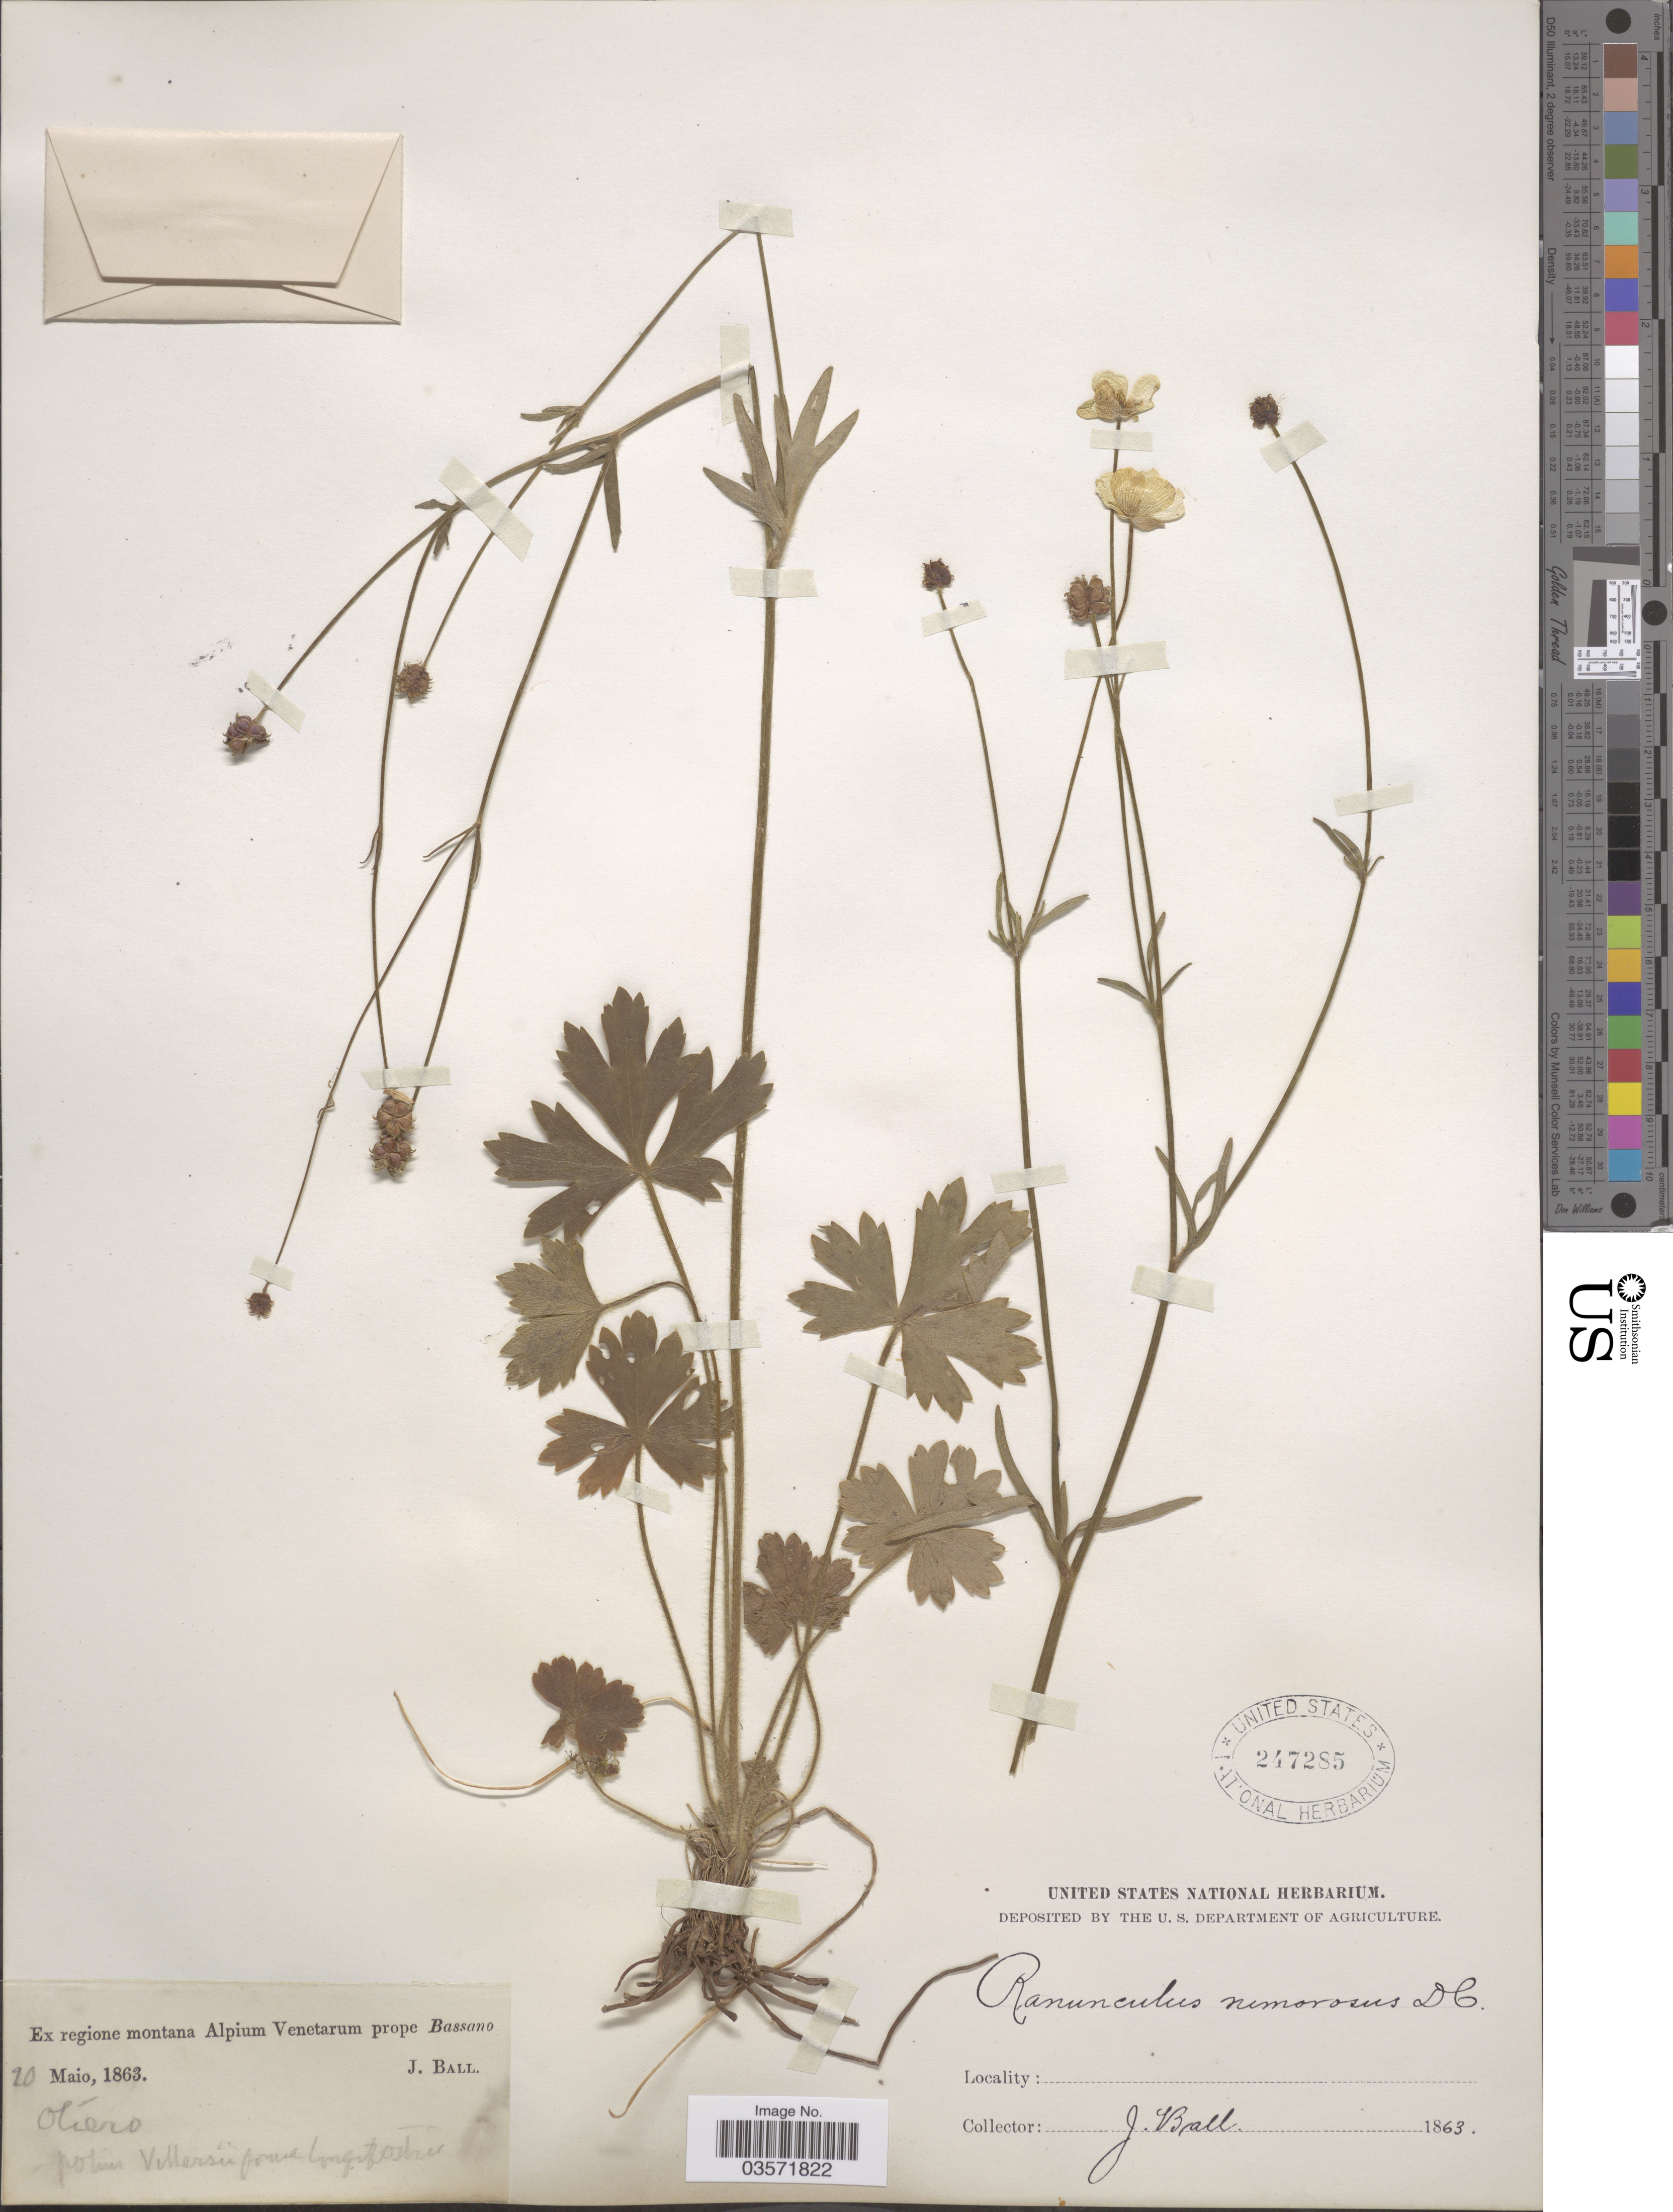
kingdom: Plantae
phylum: Tracheophyta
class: Magnoliopsida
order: Ranunculales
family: Ranunculaceae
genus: Ranunculus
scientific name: Ranunculus nemorosus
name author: DC.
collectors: J. Ball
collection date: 1863-05-20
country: Italy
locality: Ex regione montana Alpium Venetarum prope Bassano. Olíero.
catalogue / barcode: US 247285